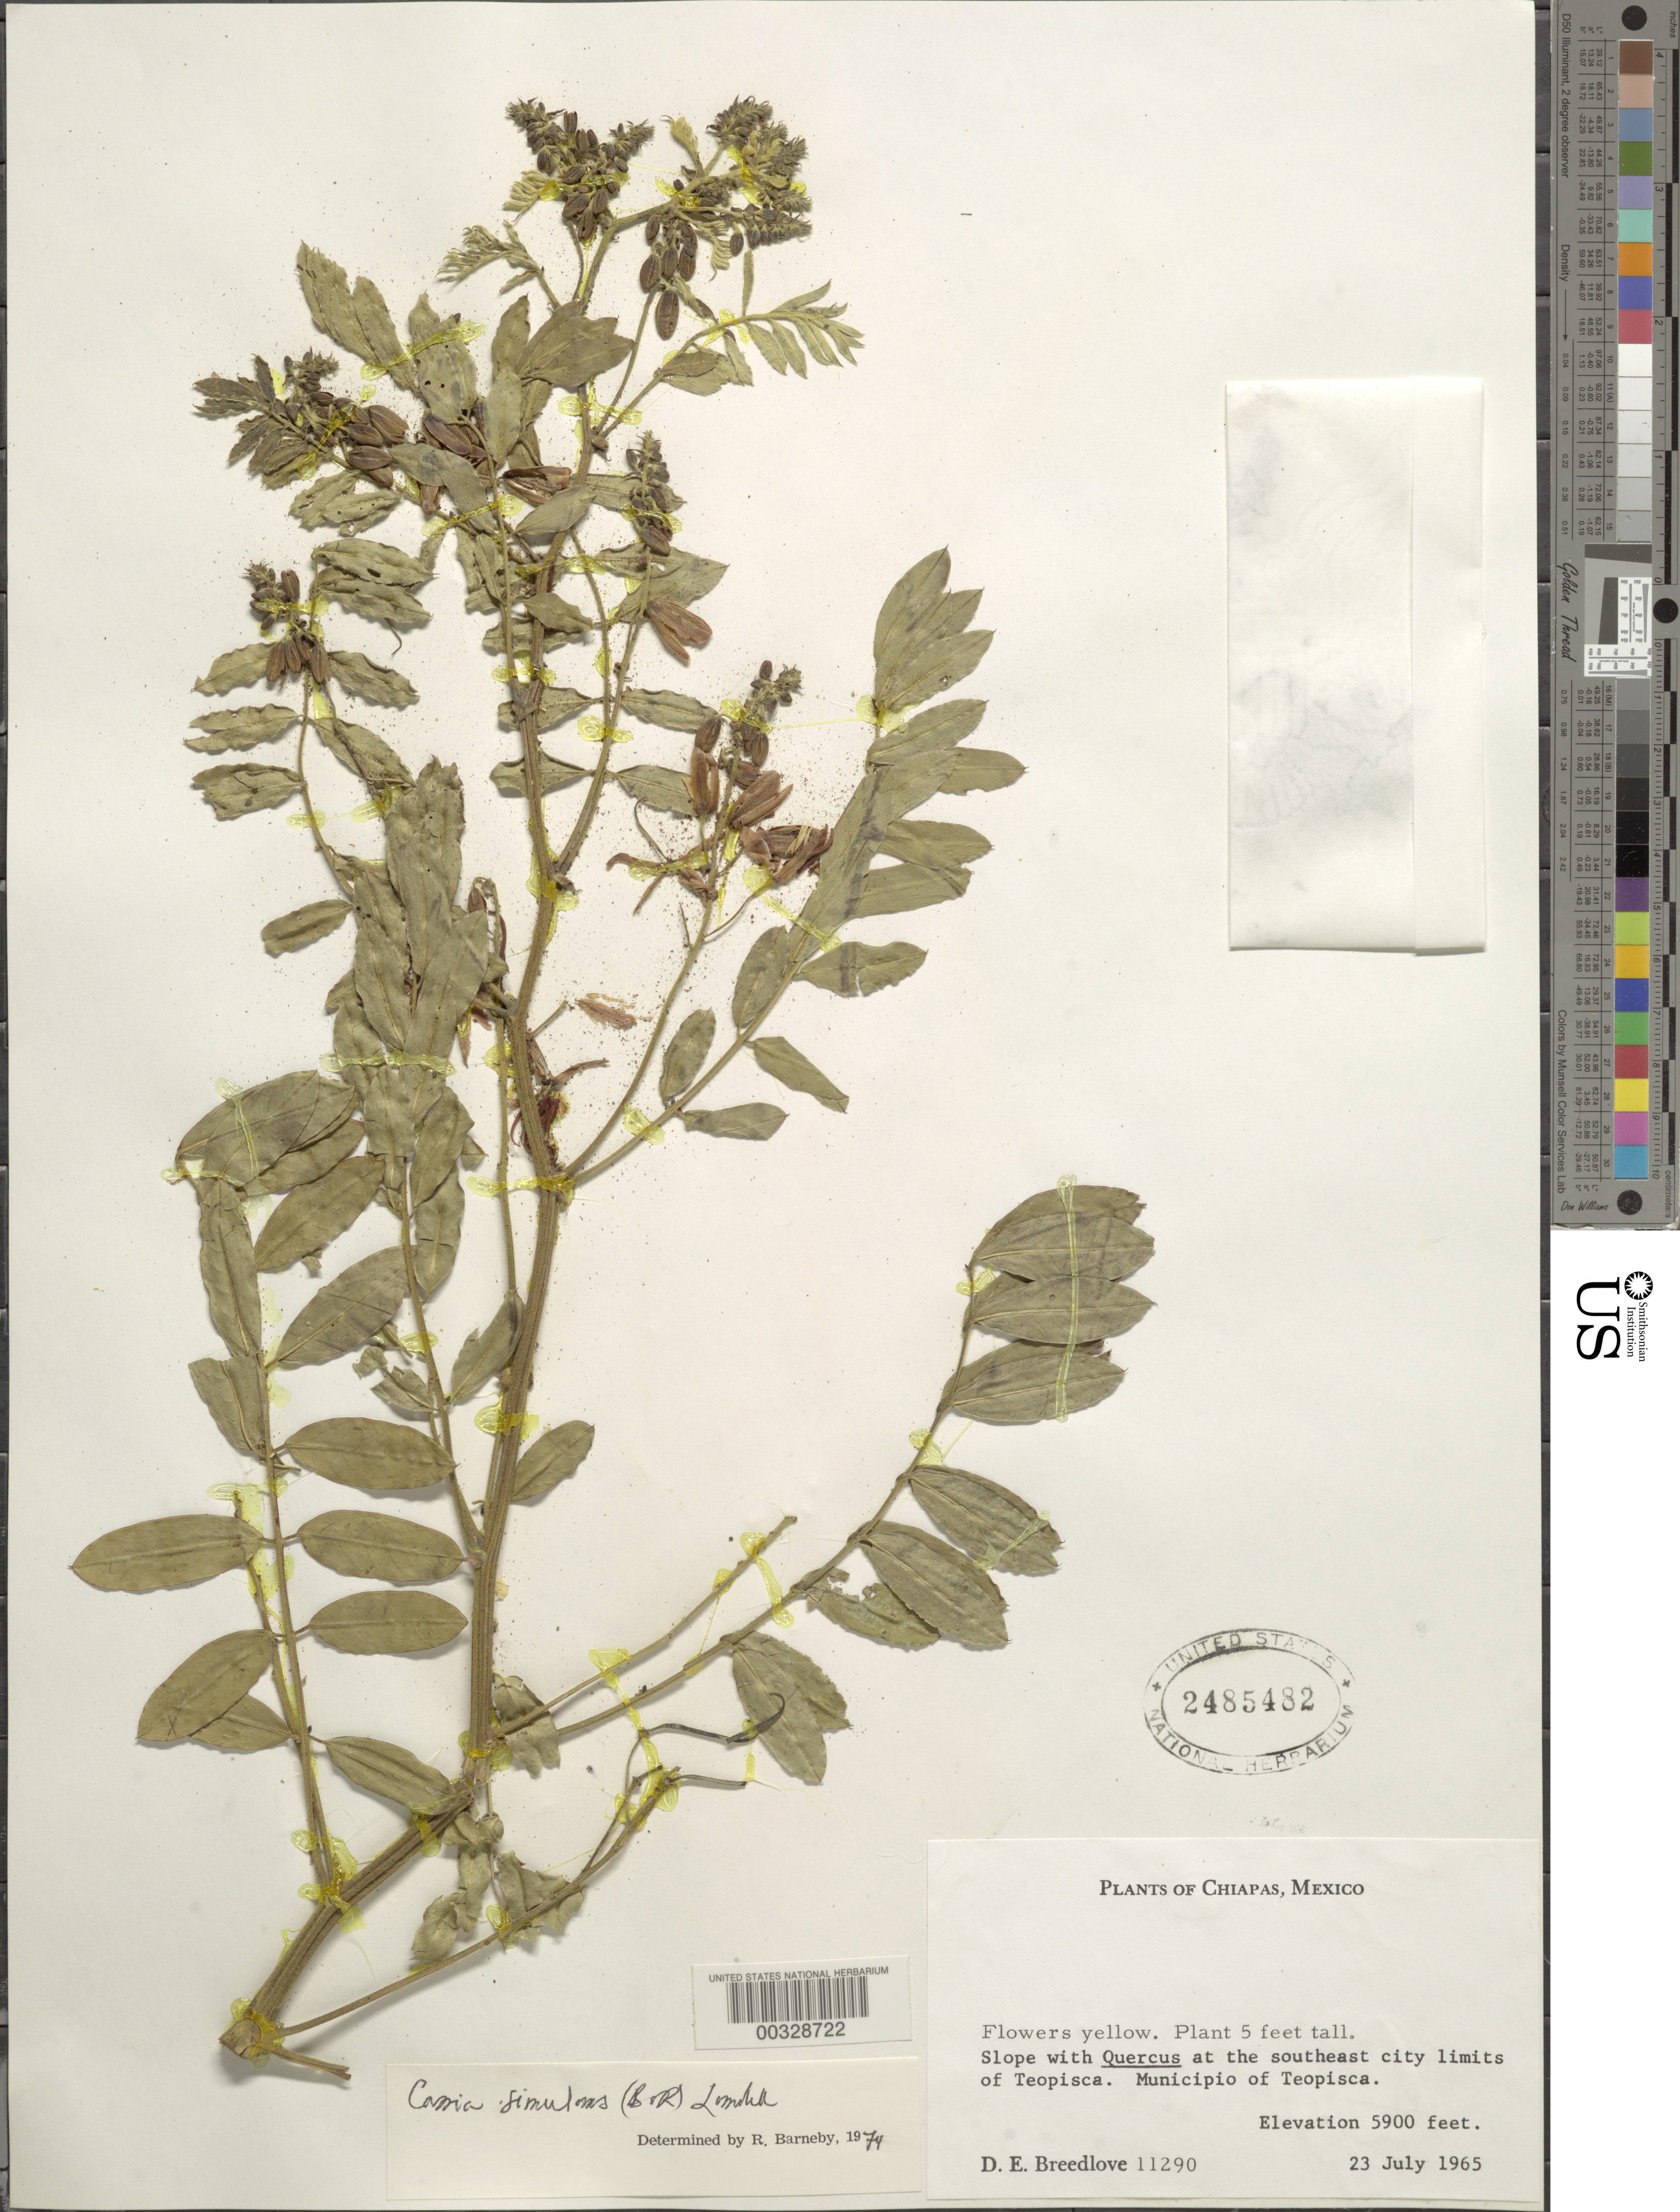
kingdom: Plantae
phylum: Tracheophyta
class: Magnoliopsida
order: Fabales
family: Fabaceae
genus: Senna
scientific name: Senna foetidissima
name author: (Ruiz & Pav. ex G. Don) H.S. Irwin & Barneby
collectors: D. E. Breedlove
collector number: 11290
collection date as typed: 23 Jul 1965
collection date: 1965-07-23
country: Mexico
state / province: Chiapas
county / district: Teopisca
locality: SE city limits of Teopisca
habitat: Slope with trees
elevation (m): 1798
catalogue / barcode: US 2485482